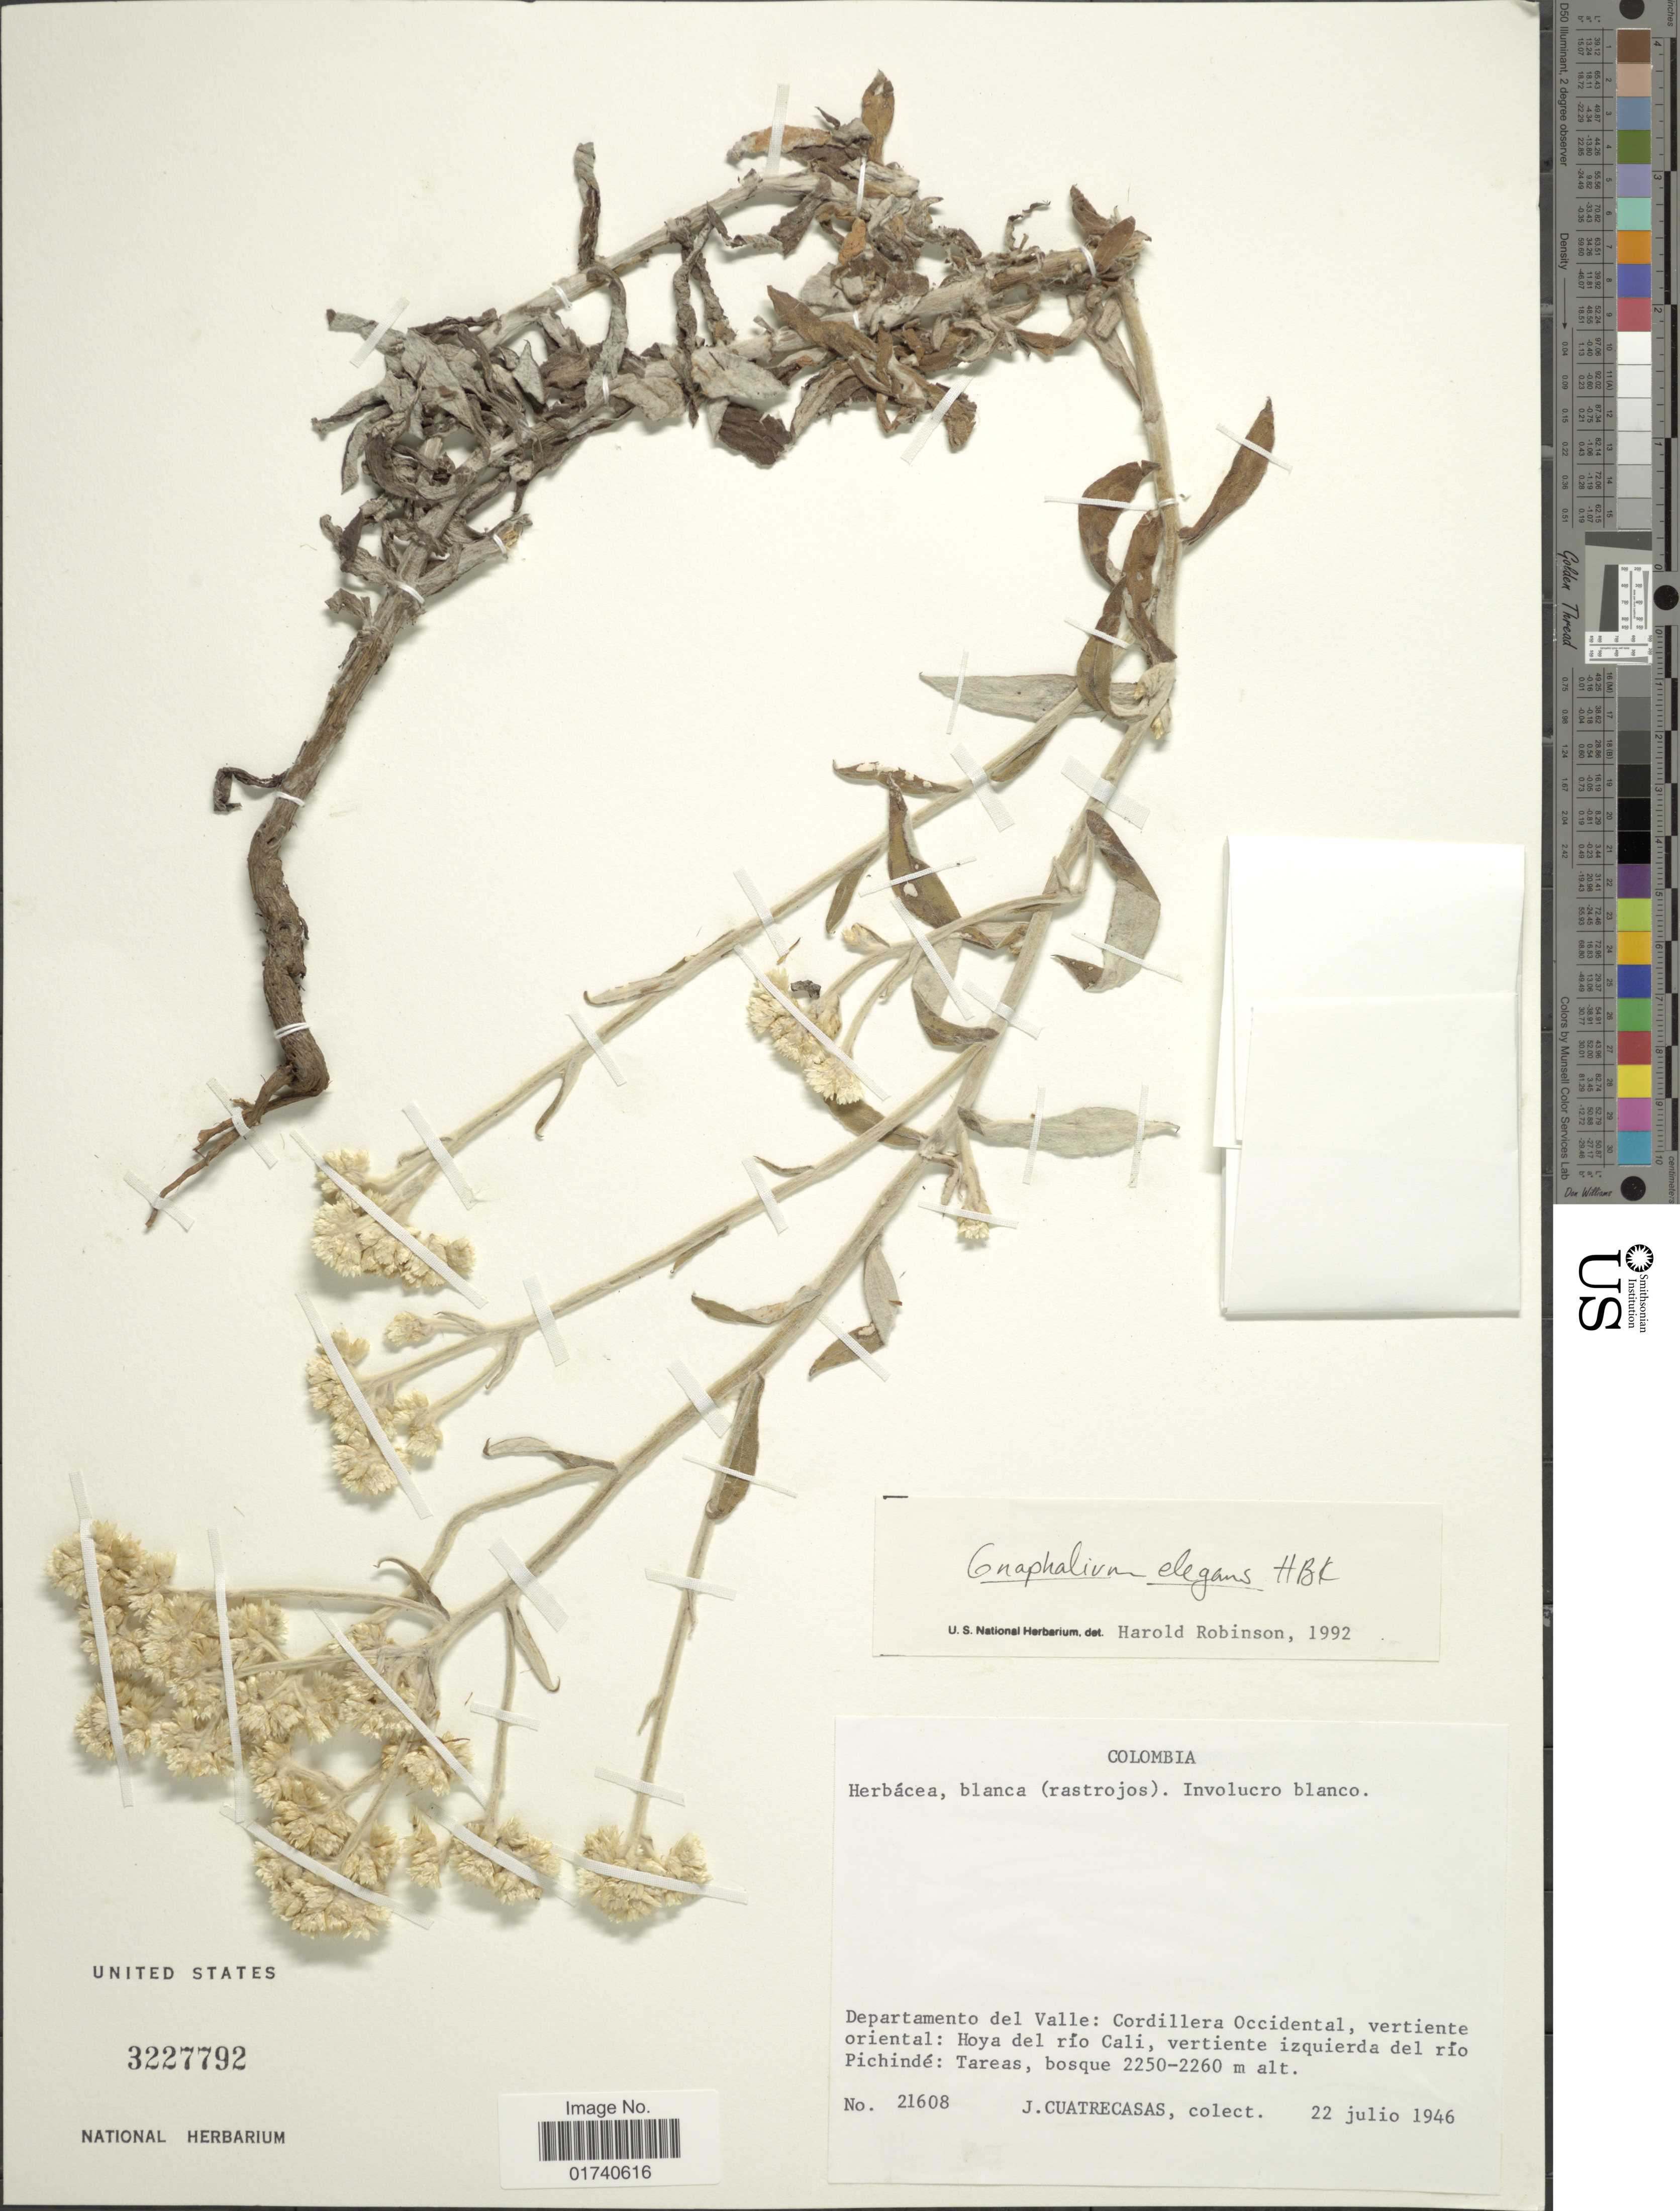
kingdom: Plantae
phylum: Tracheophyta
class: Magnoliopsida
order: Asterales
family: Asteraceae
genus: Pseudognaphalium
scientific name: Pseudognaphalium elegans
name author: (Kunth) Kartesz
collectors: J. Cuatrecasas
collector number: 21608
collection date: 1946-07-22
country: Colombia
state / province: Valle del Cauca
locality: Departamento del Valle: Cordillera Occidental, vertiente oriental: Hoya del rio Cali, vertiente izquierda del rio Pichinde: Tareas.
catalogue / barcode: US 3227792